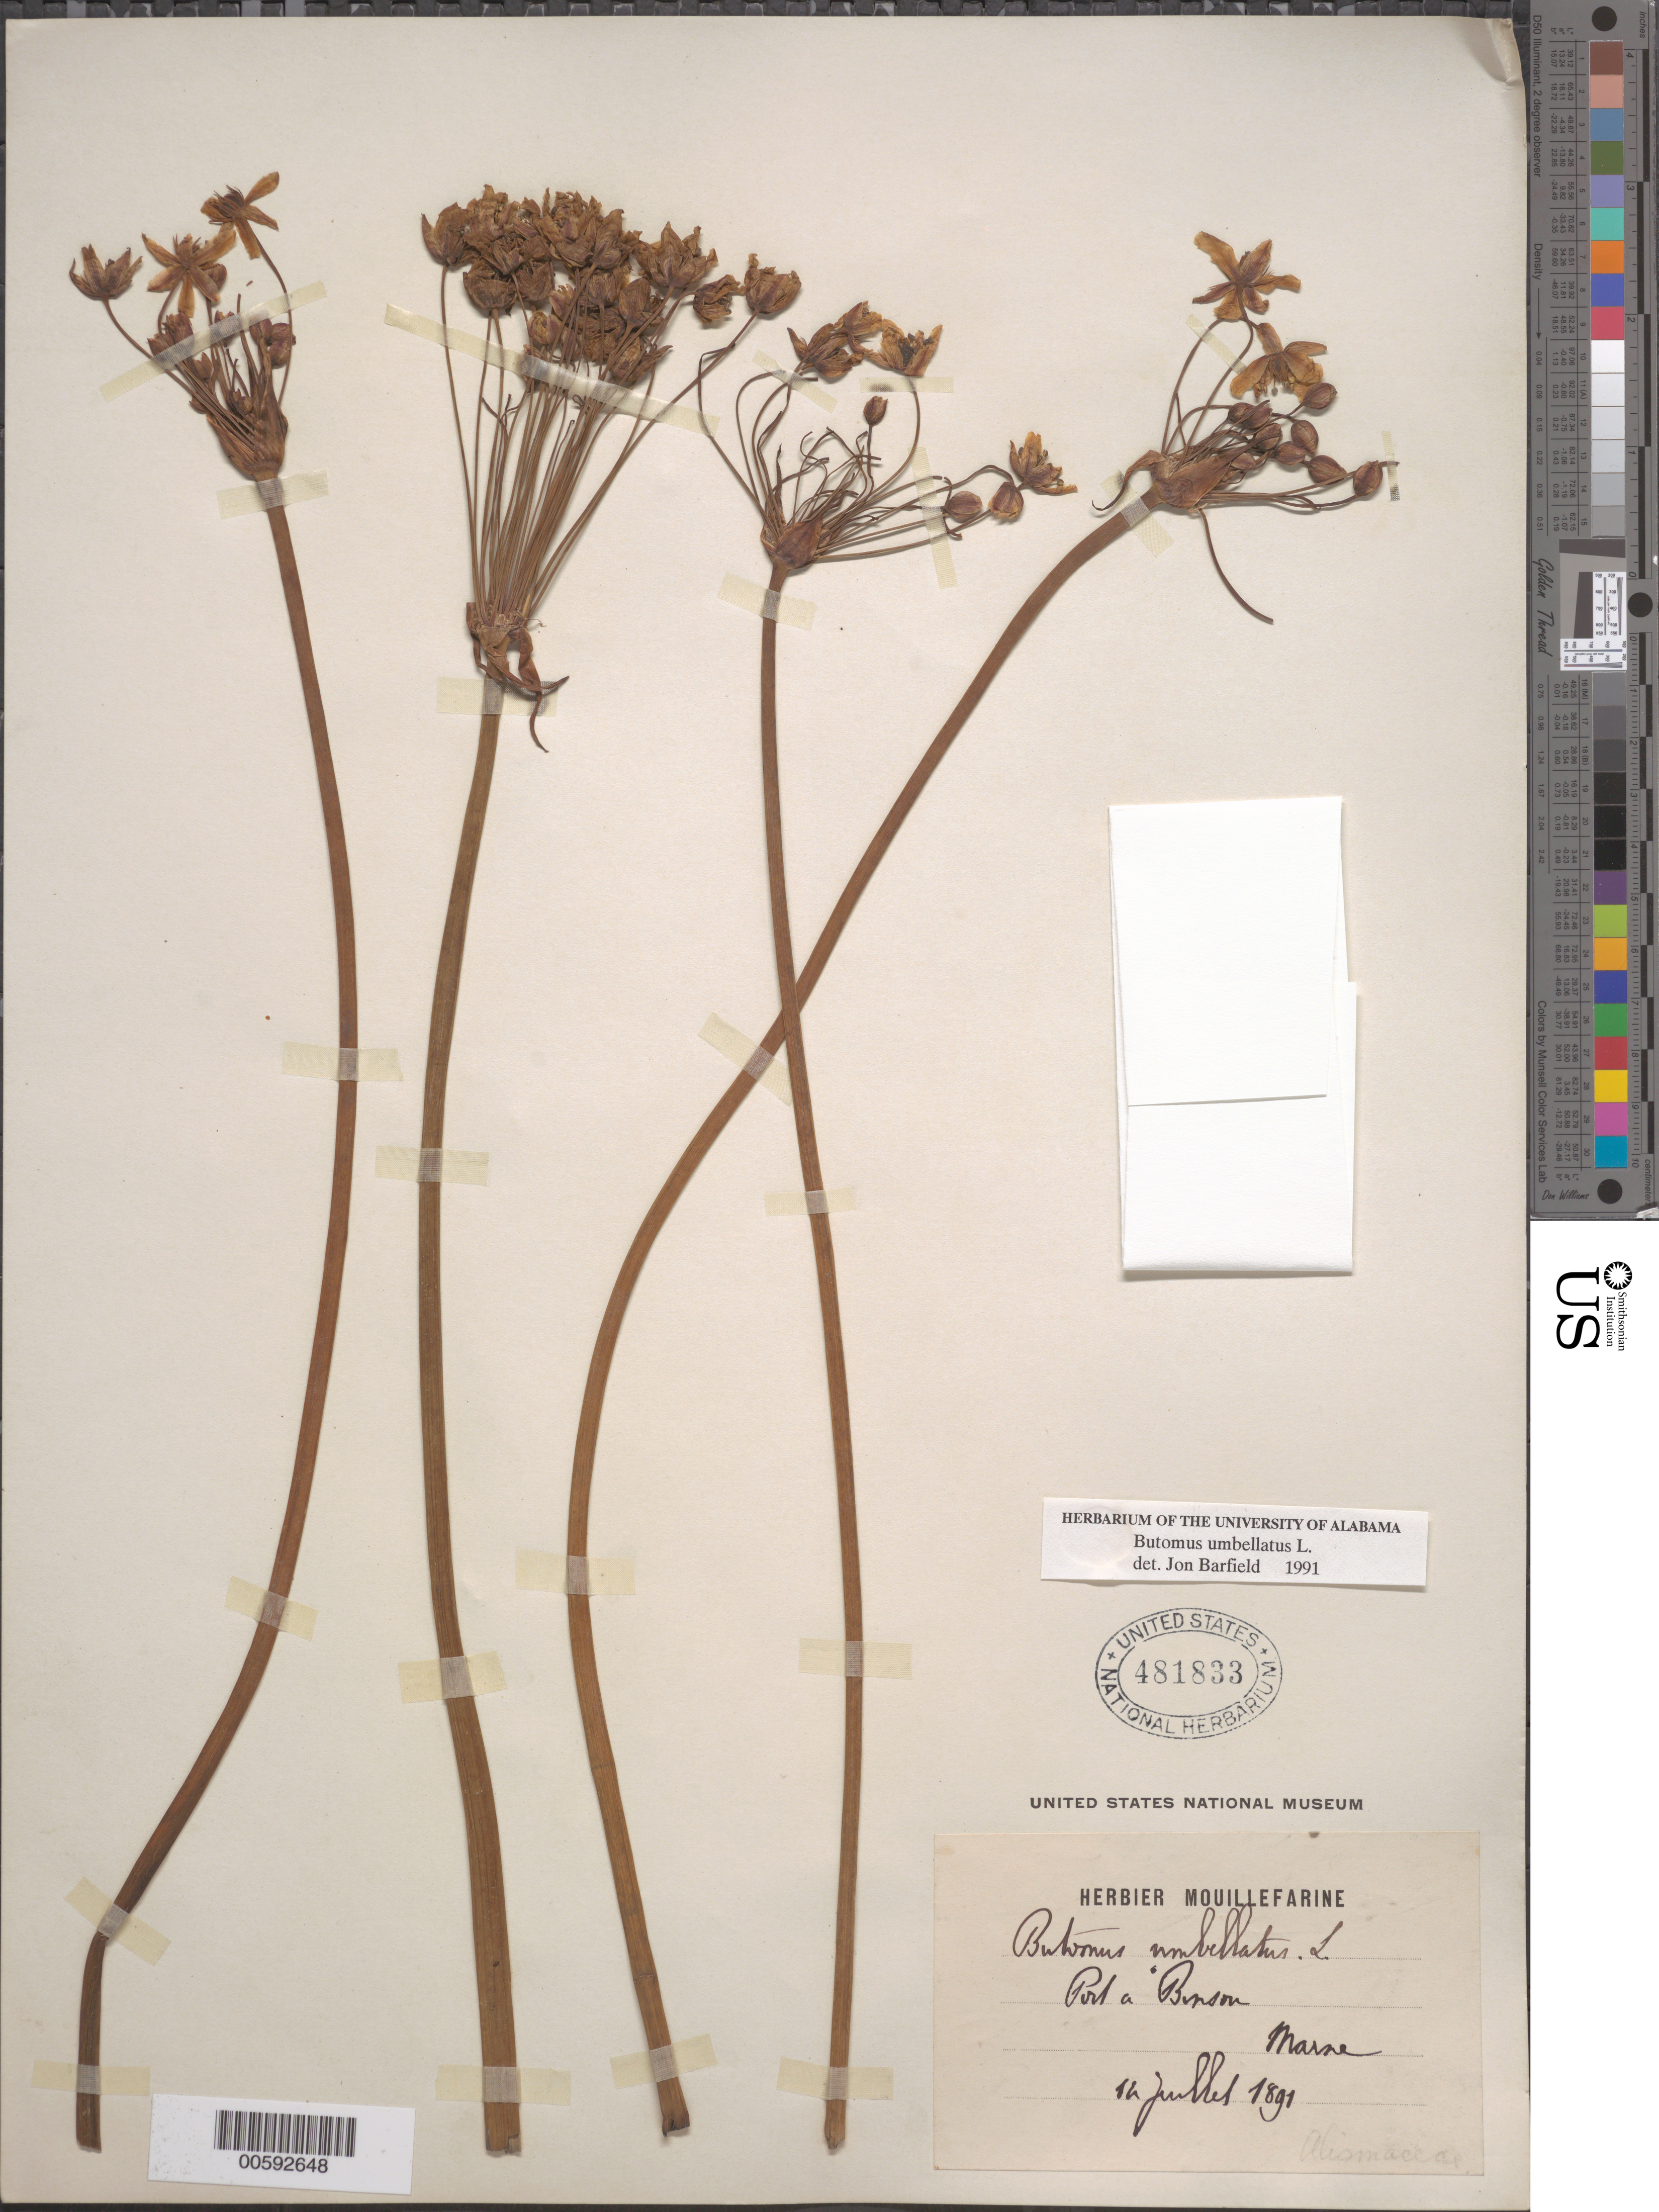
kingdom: Plantae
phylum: Tracheophyta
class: Liliopsida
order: Alismatales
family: Butomaceae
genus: Butomus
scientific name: Butomus umbellatus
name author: L.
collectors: A. E. Mouillefarine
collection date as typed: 12 Jul 1891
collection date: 1891-07-12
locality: Port a Benson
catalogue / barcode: US 481833